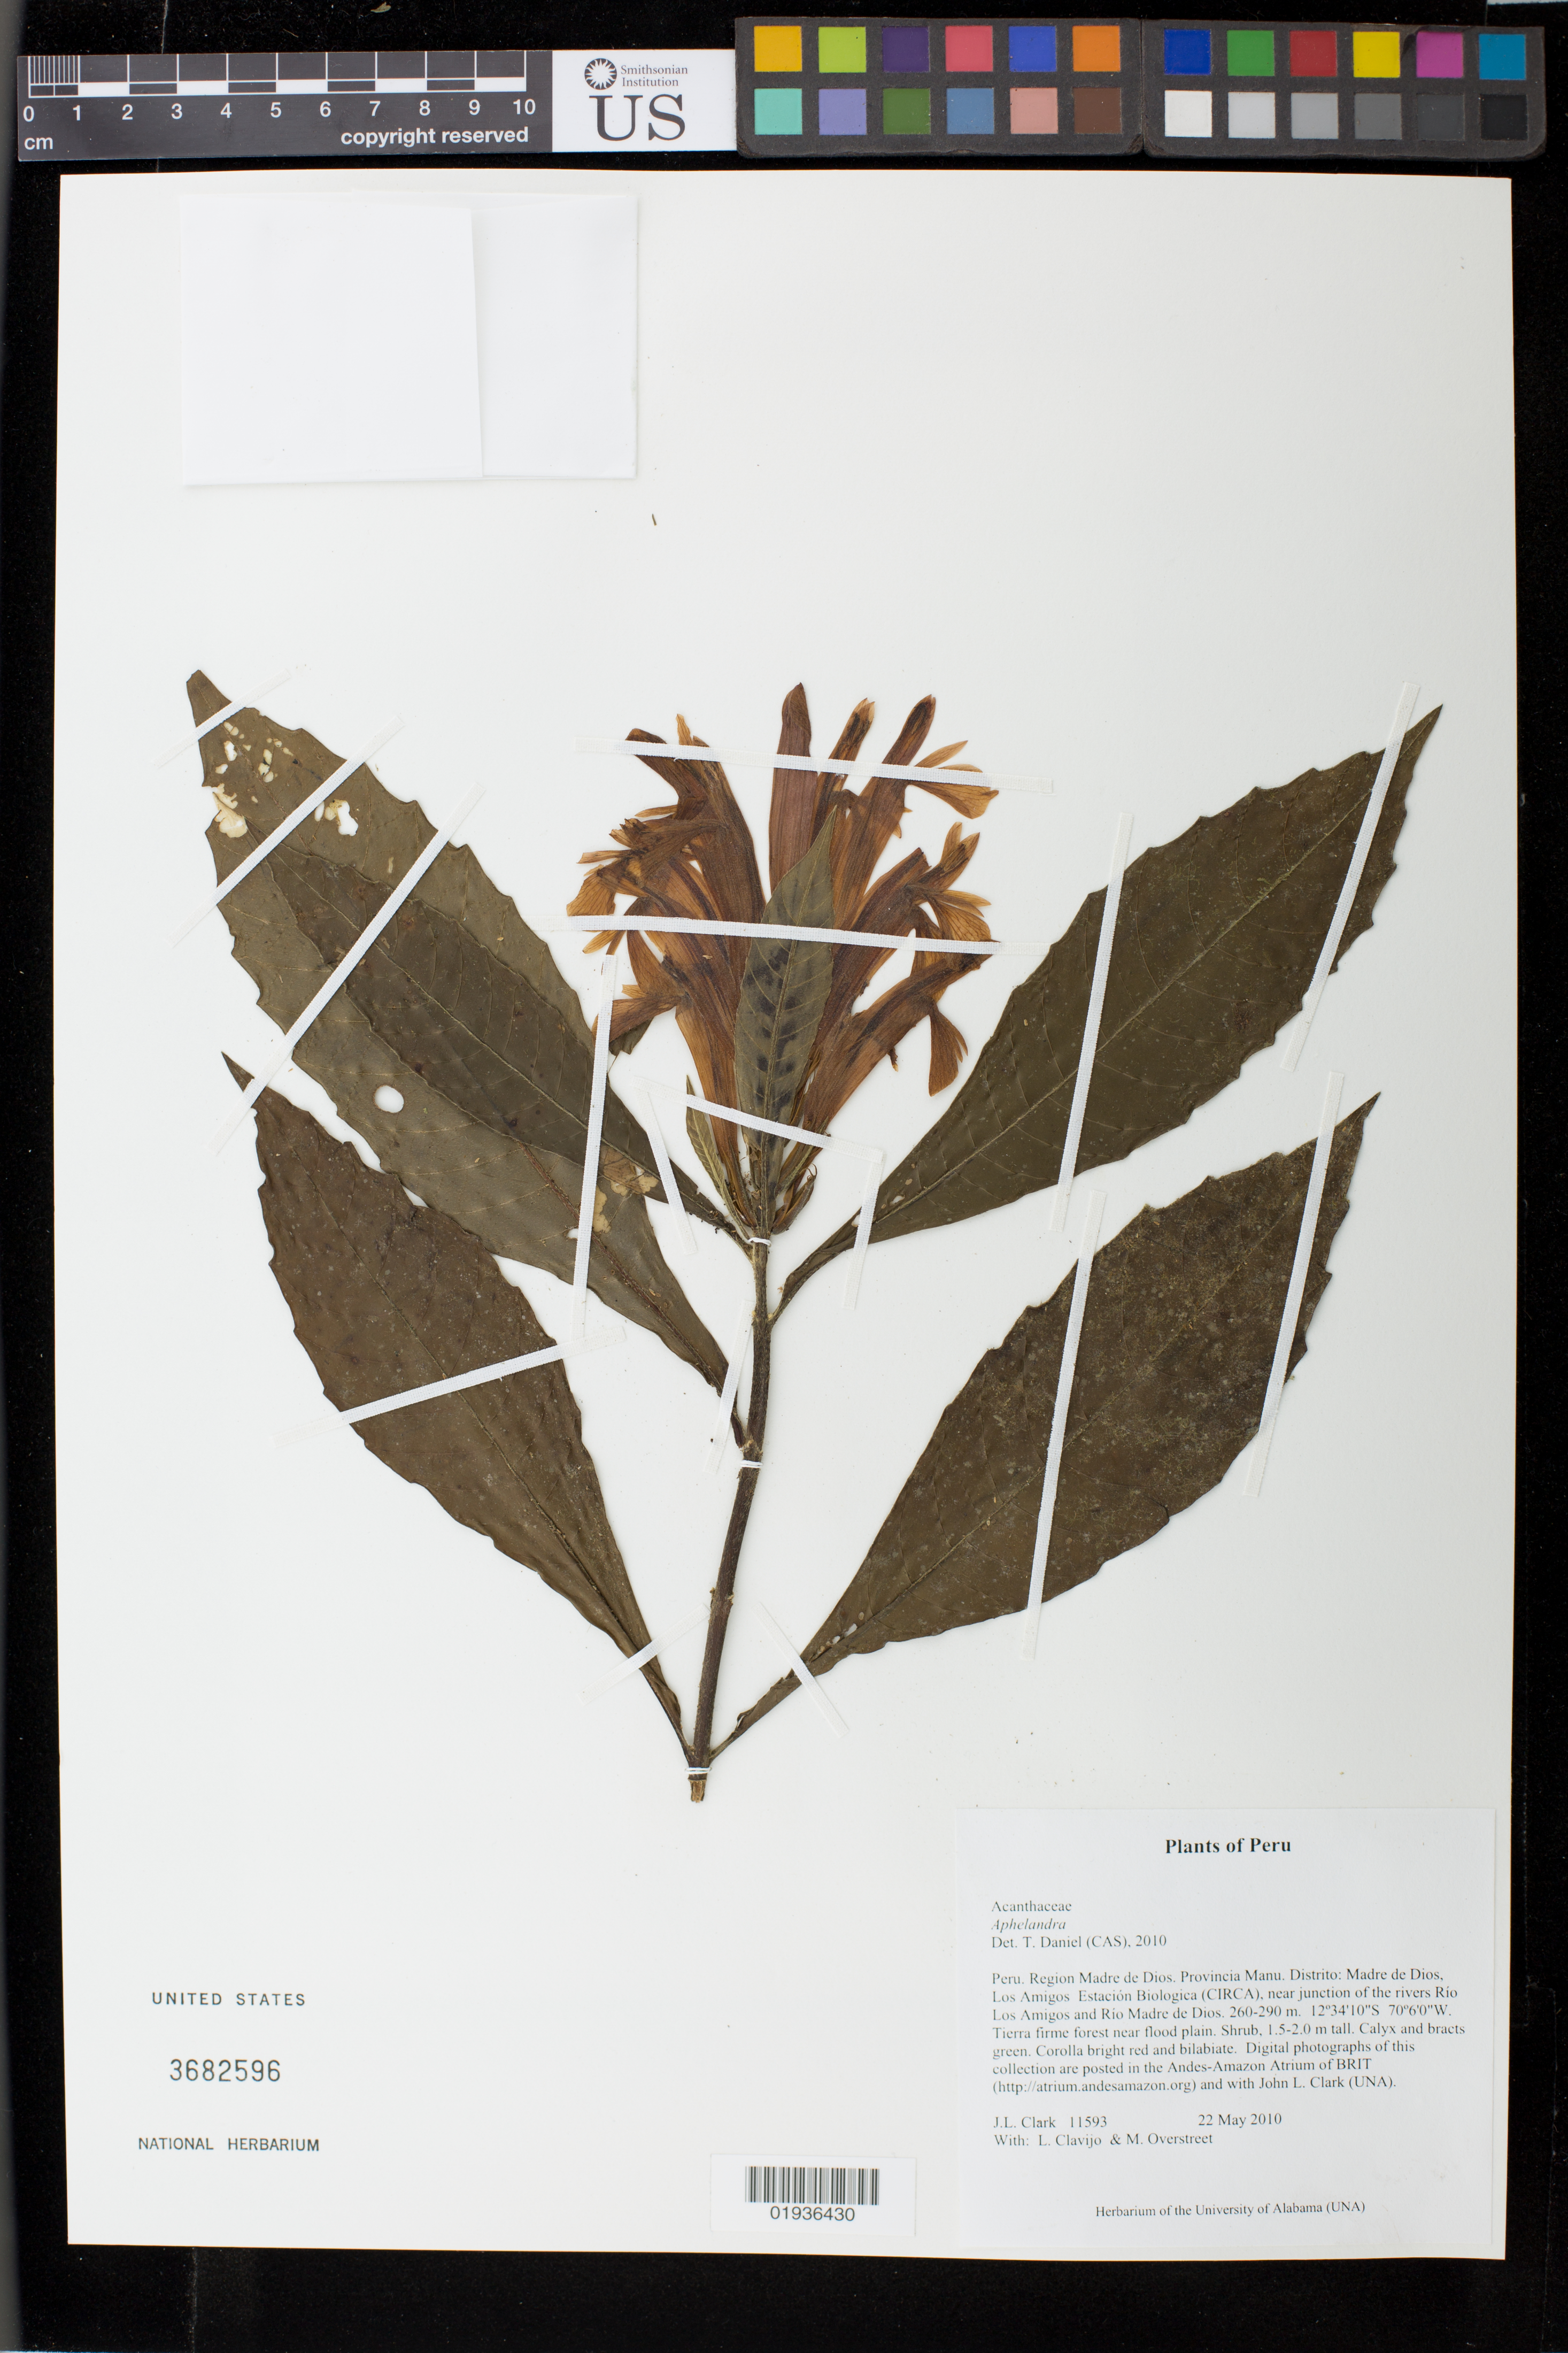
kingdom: Plantae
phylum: Tracheophyta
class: Magnoliopsida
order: Lamiales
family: Acanthaceae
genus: Aphelandra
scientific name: Aphelandra sp.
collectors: J. L. Clark, L. Clavijo & M. Overstreet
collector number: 11593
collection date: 2010-05-22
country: Peru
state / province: Madre de Dios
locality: Provincia Manu, Distrito Madre de Dios, Los Amigos Estacion Biologica (CIRCA), near junction of the rivers Rio Los Amigos and Rio Madre de Dios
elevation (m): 260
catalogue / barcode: US 3682596